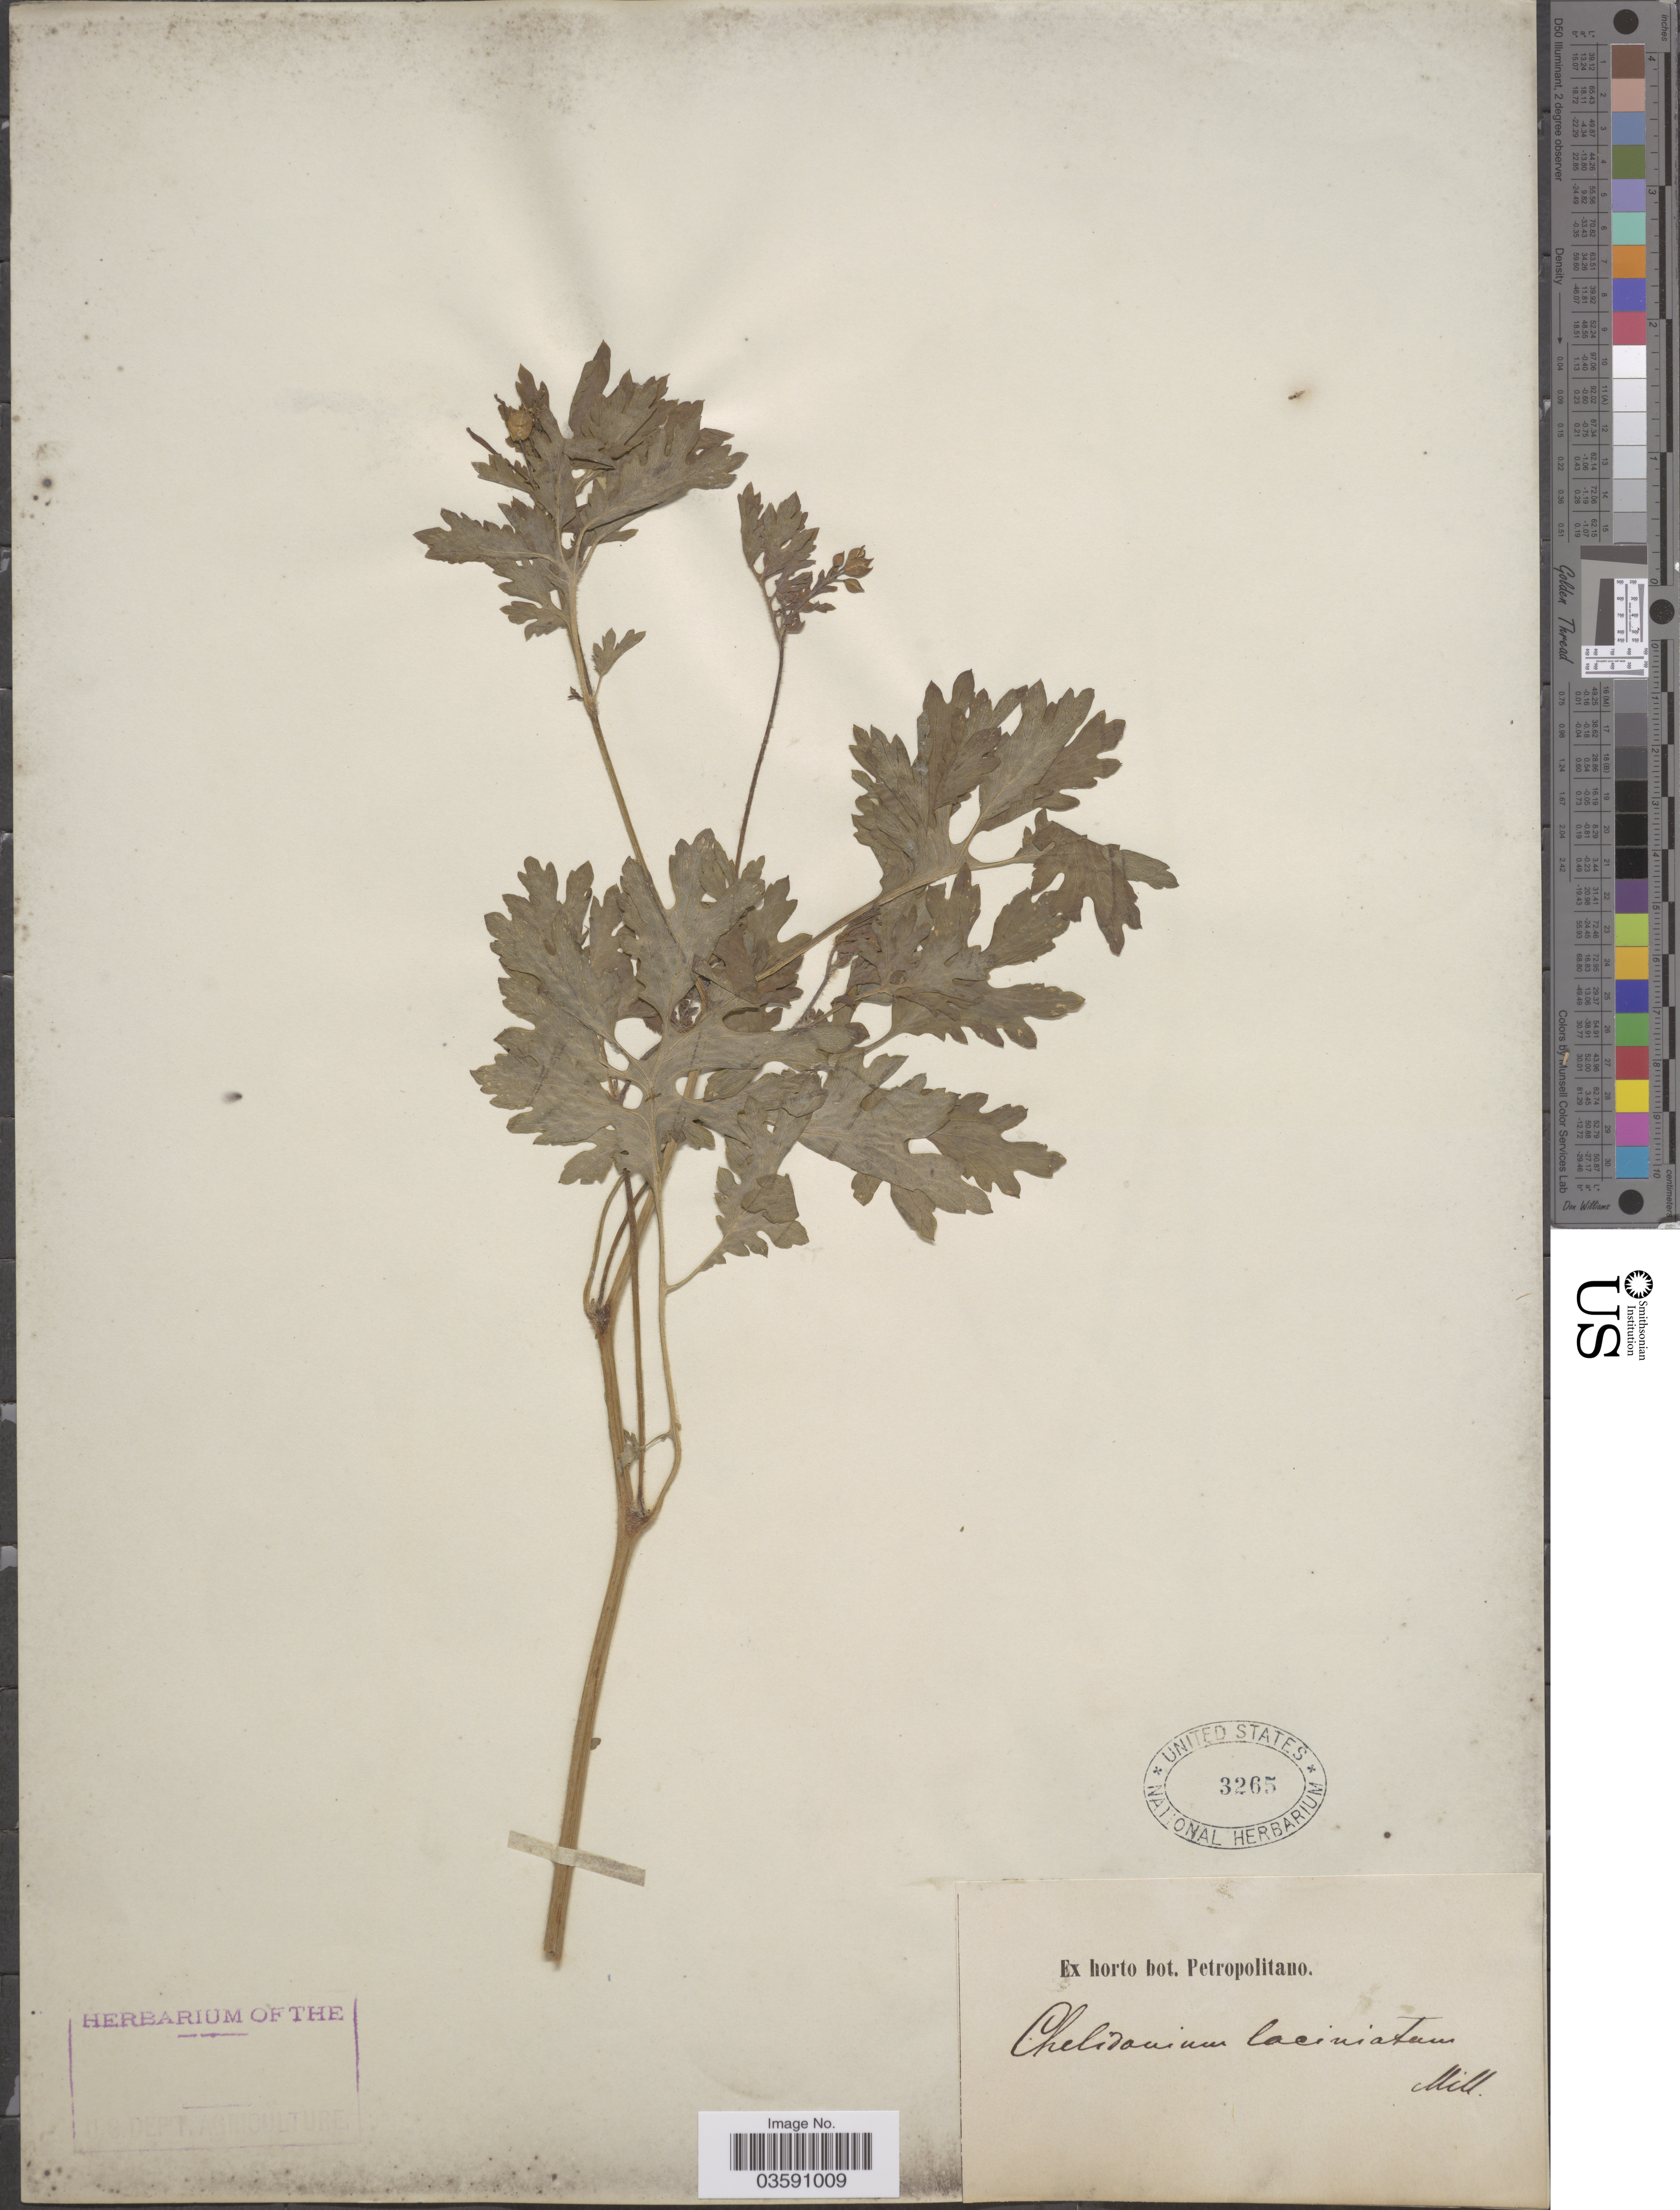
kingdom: Plantae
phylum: Tracheophyta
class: Magnoliopsida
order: Ranunculales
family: Papaveraceae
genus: Chelidonium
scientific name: Chelidonium laciniatum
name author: Mill.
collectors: ex Horto Bot. Petropolitano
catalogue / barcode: US 3265